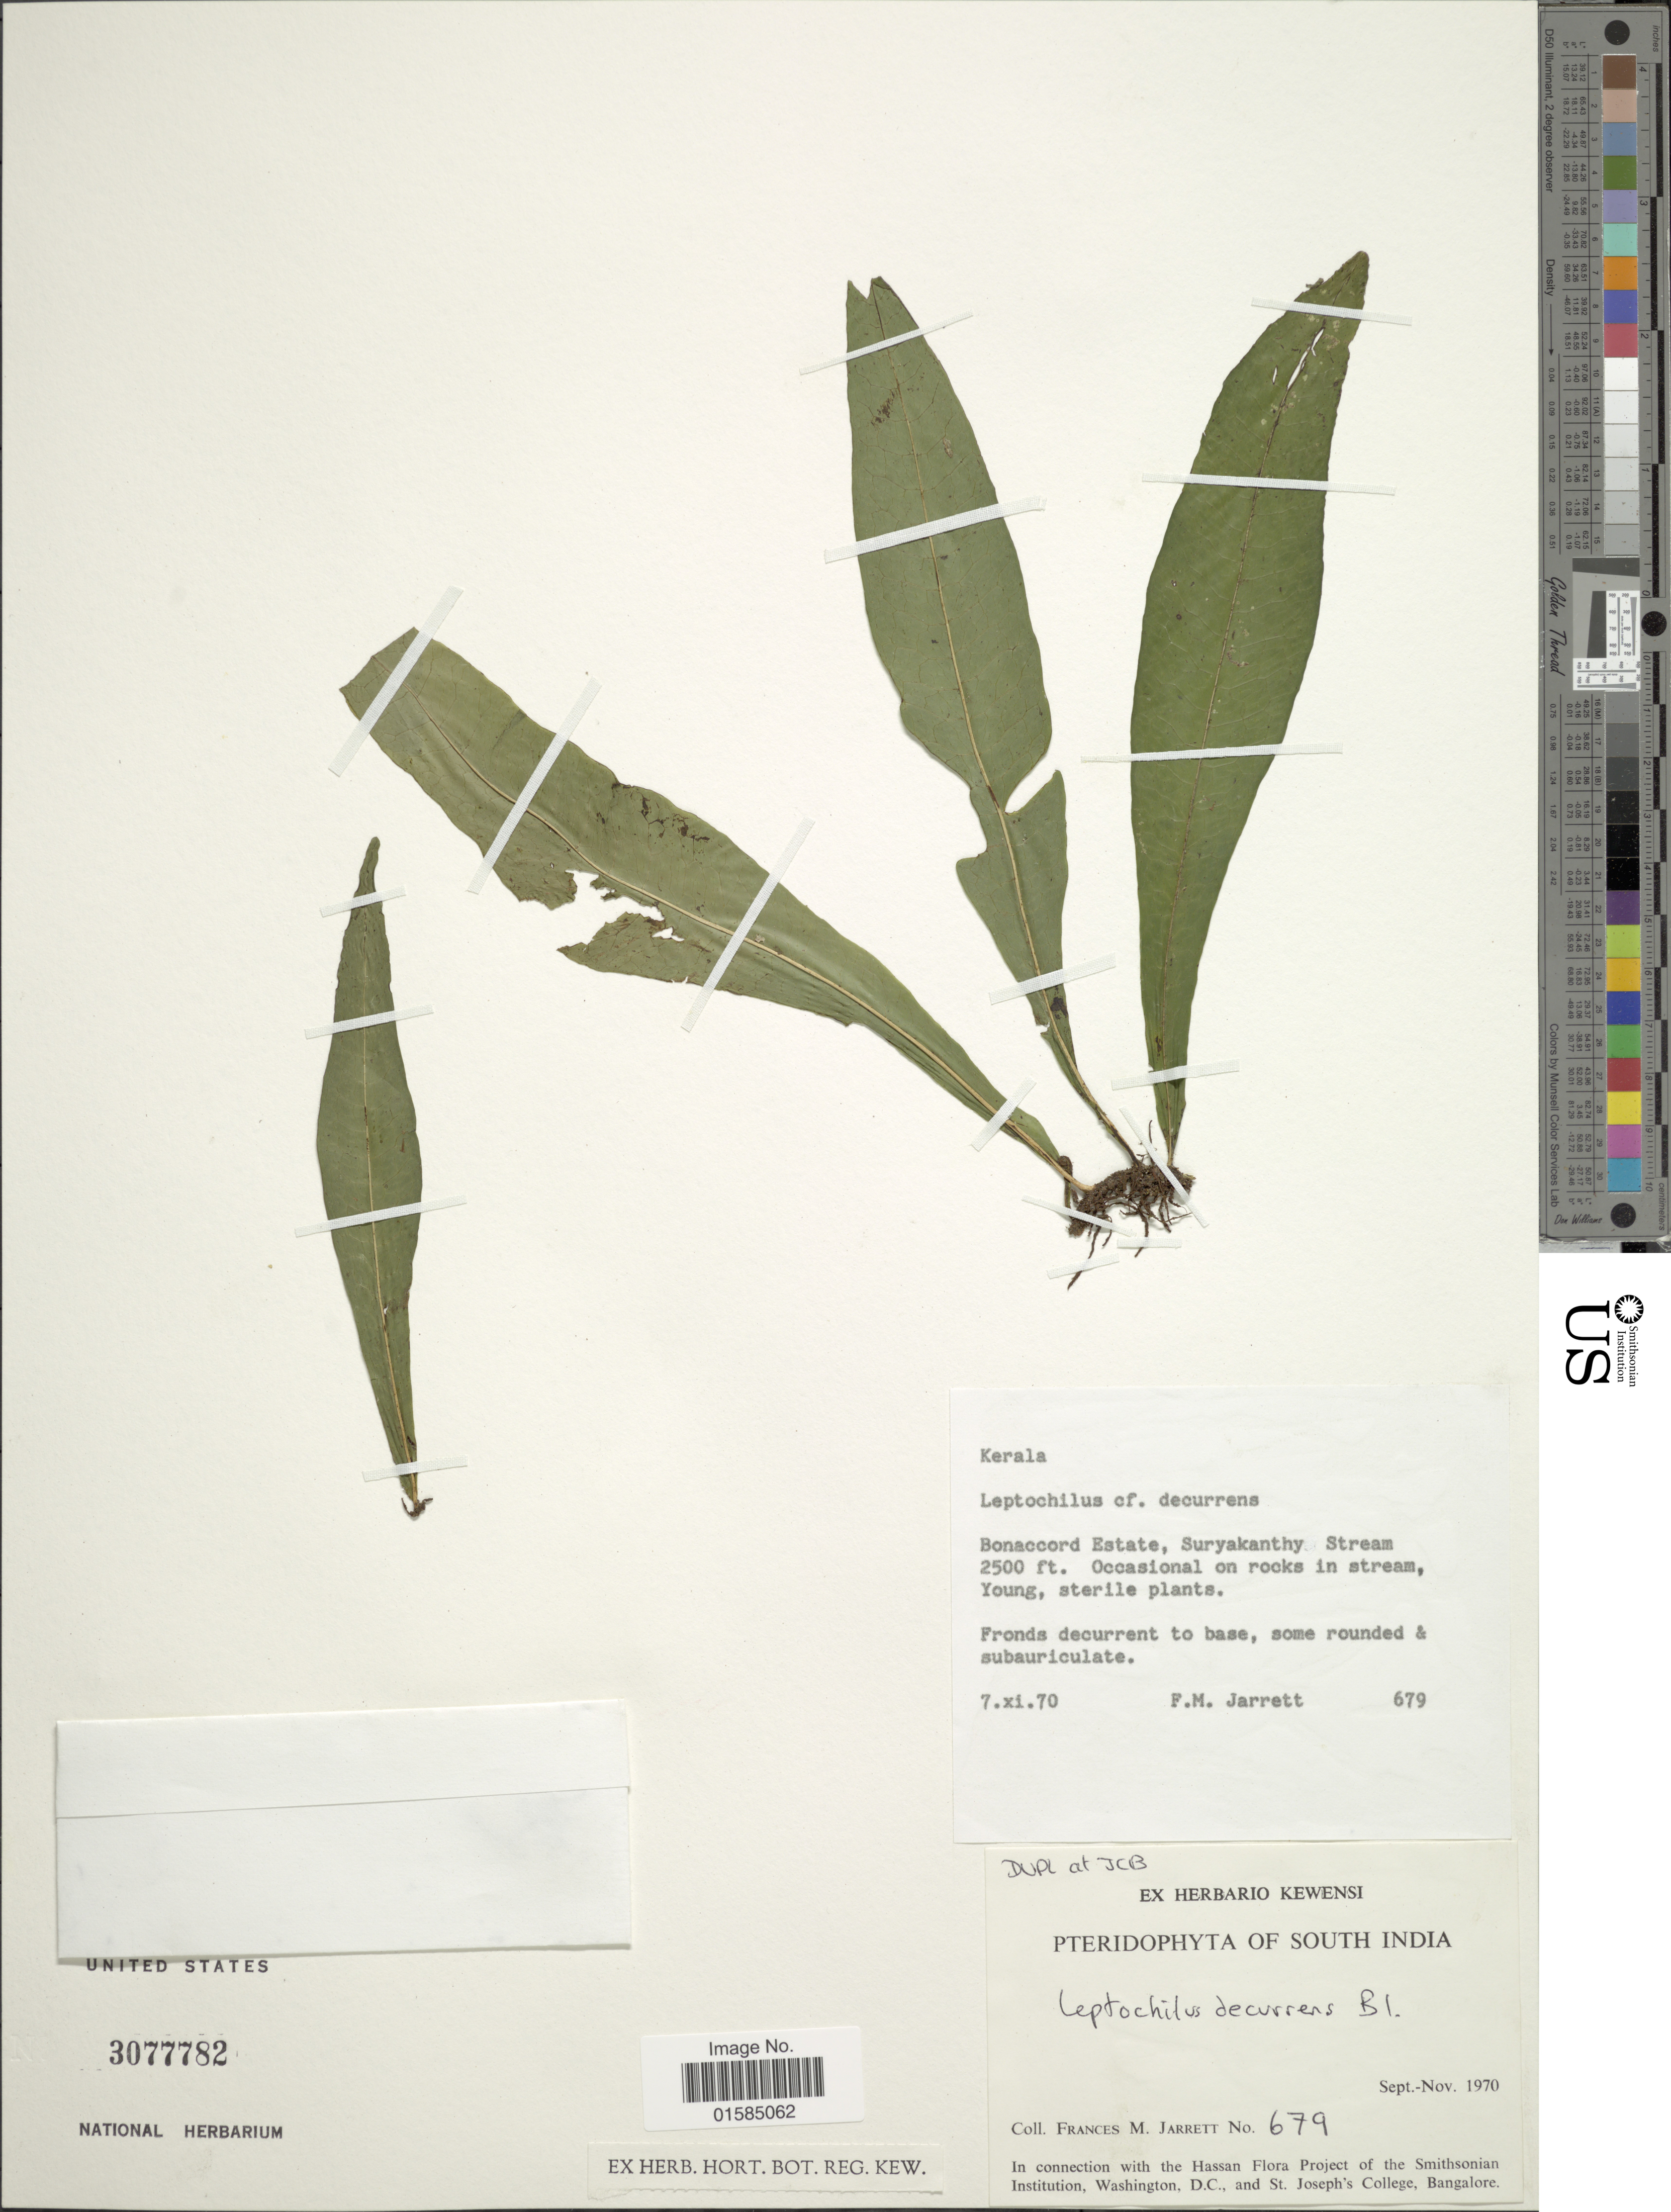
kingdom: Plantae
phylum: Tracheophyta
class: Polypodiopsida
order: Polypodiales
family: Polypodiaceae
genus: Leptochilus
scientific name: Leptochilus decurrens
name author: Blume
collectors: F. M. Jarrett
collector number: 679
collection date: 1970-11-07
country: India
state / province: Kerala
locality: South India, Kerala, Bonaccord Estate, Suryakanthy Stream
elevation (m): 762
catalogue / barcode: US 3077782